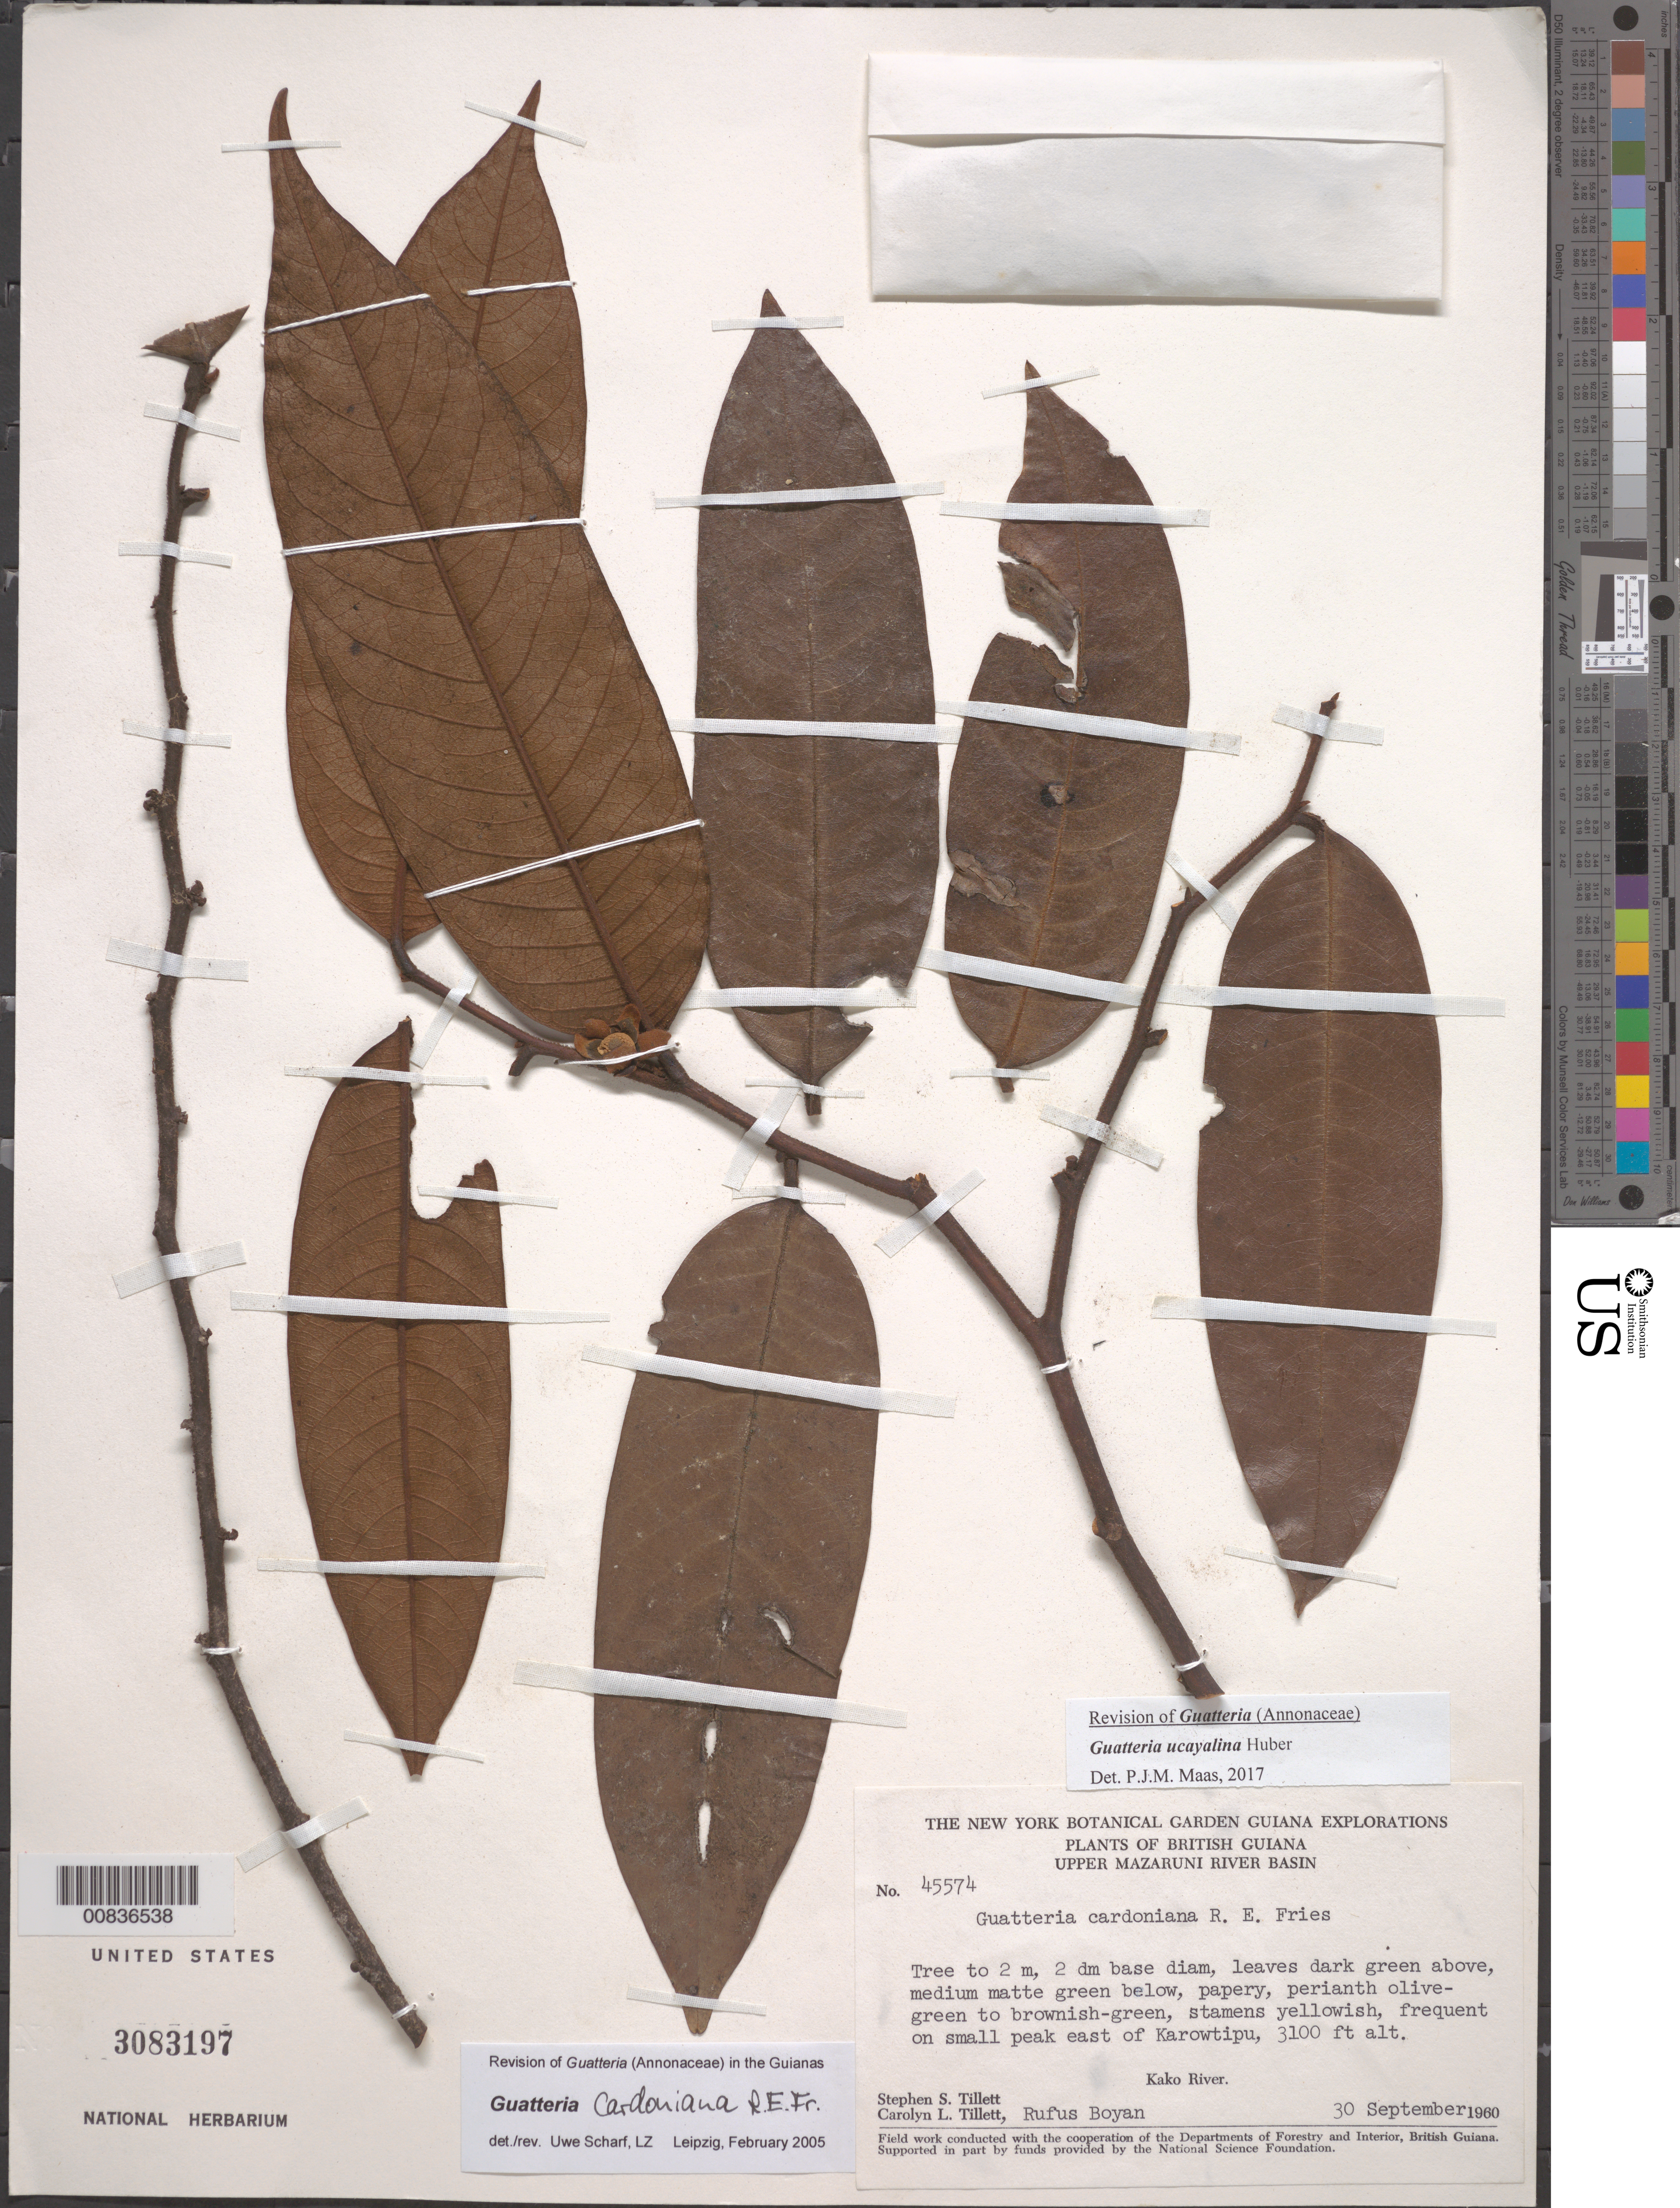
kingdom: Plantae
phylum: Tracheophyta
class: Magnoliopsida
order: Magnoliales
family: Annonaceae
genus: Guatteria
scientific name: Guatteria ucayalina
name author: Huber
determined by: Maas, Paul J. M.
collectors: S. S. Tillett, C. L. Tillett & R. Boyan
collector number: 45574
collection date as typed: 30-Sep-60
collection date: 1960-09-30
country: Guyana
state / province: Cuyuni-Mazaruni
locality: Kako River, small peak E of Karowtipu, Upper Mazaruni River basin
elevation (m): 945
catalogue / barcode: US 3083197